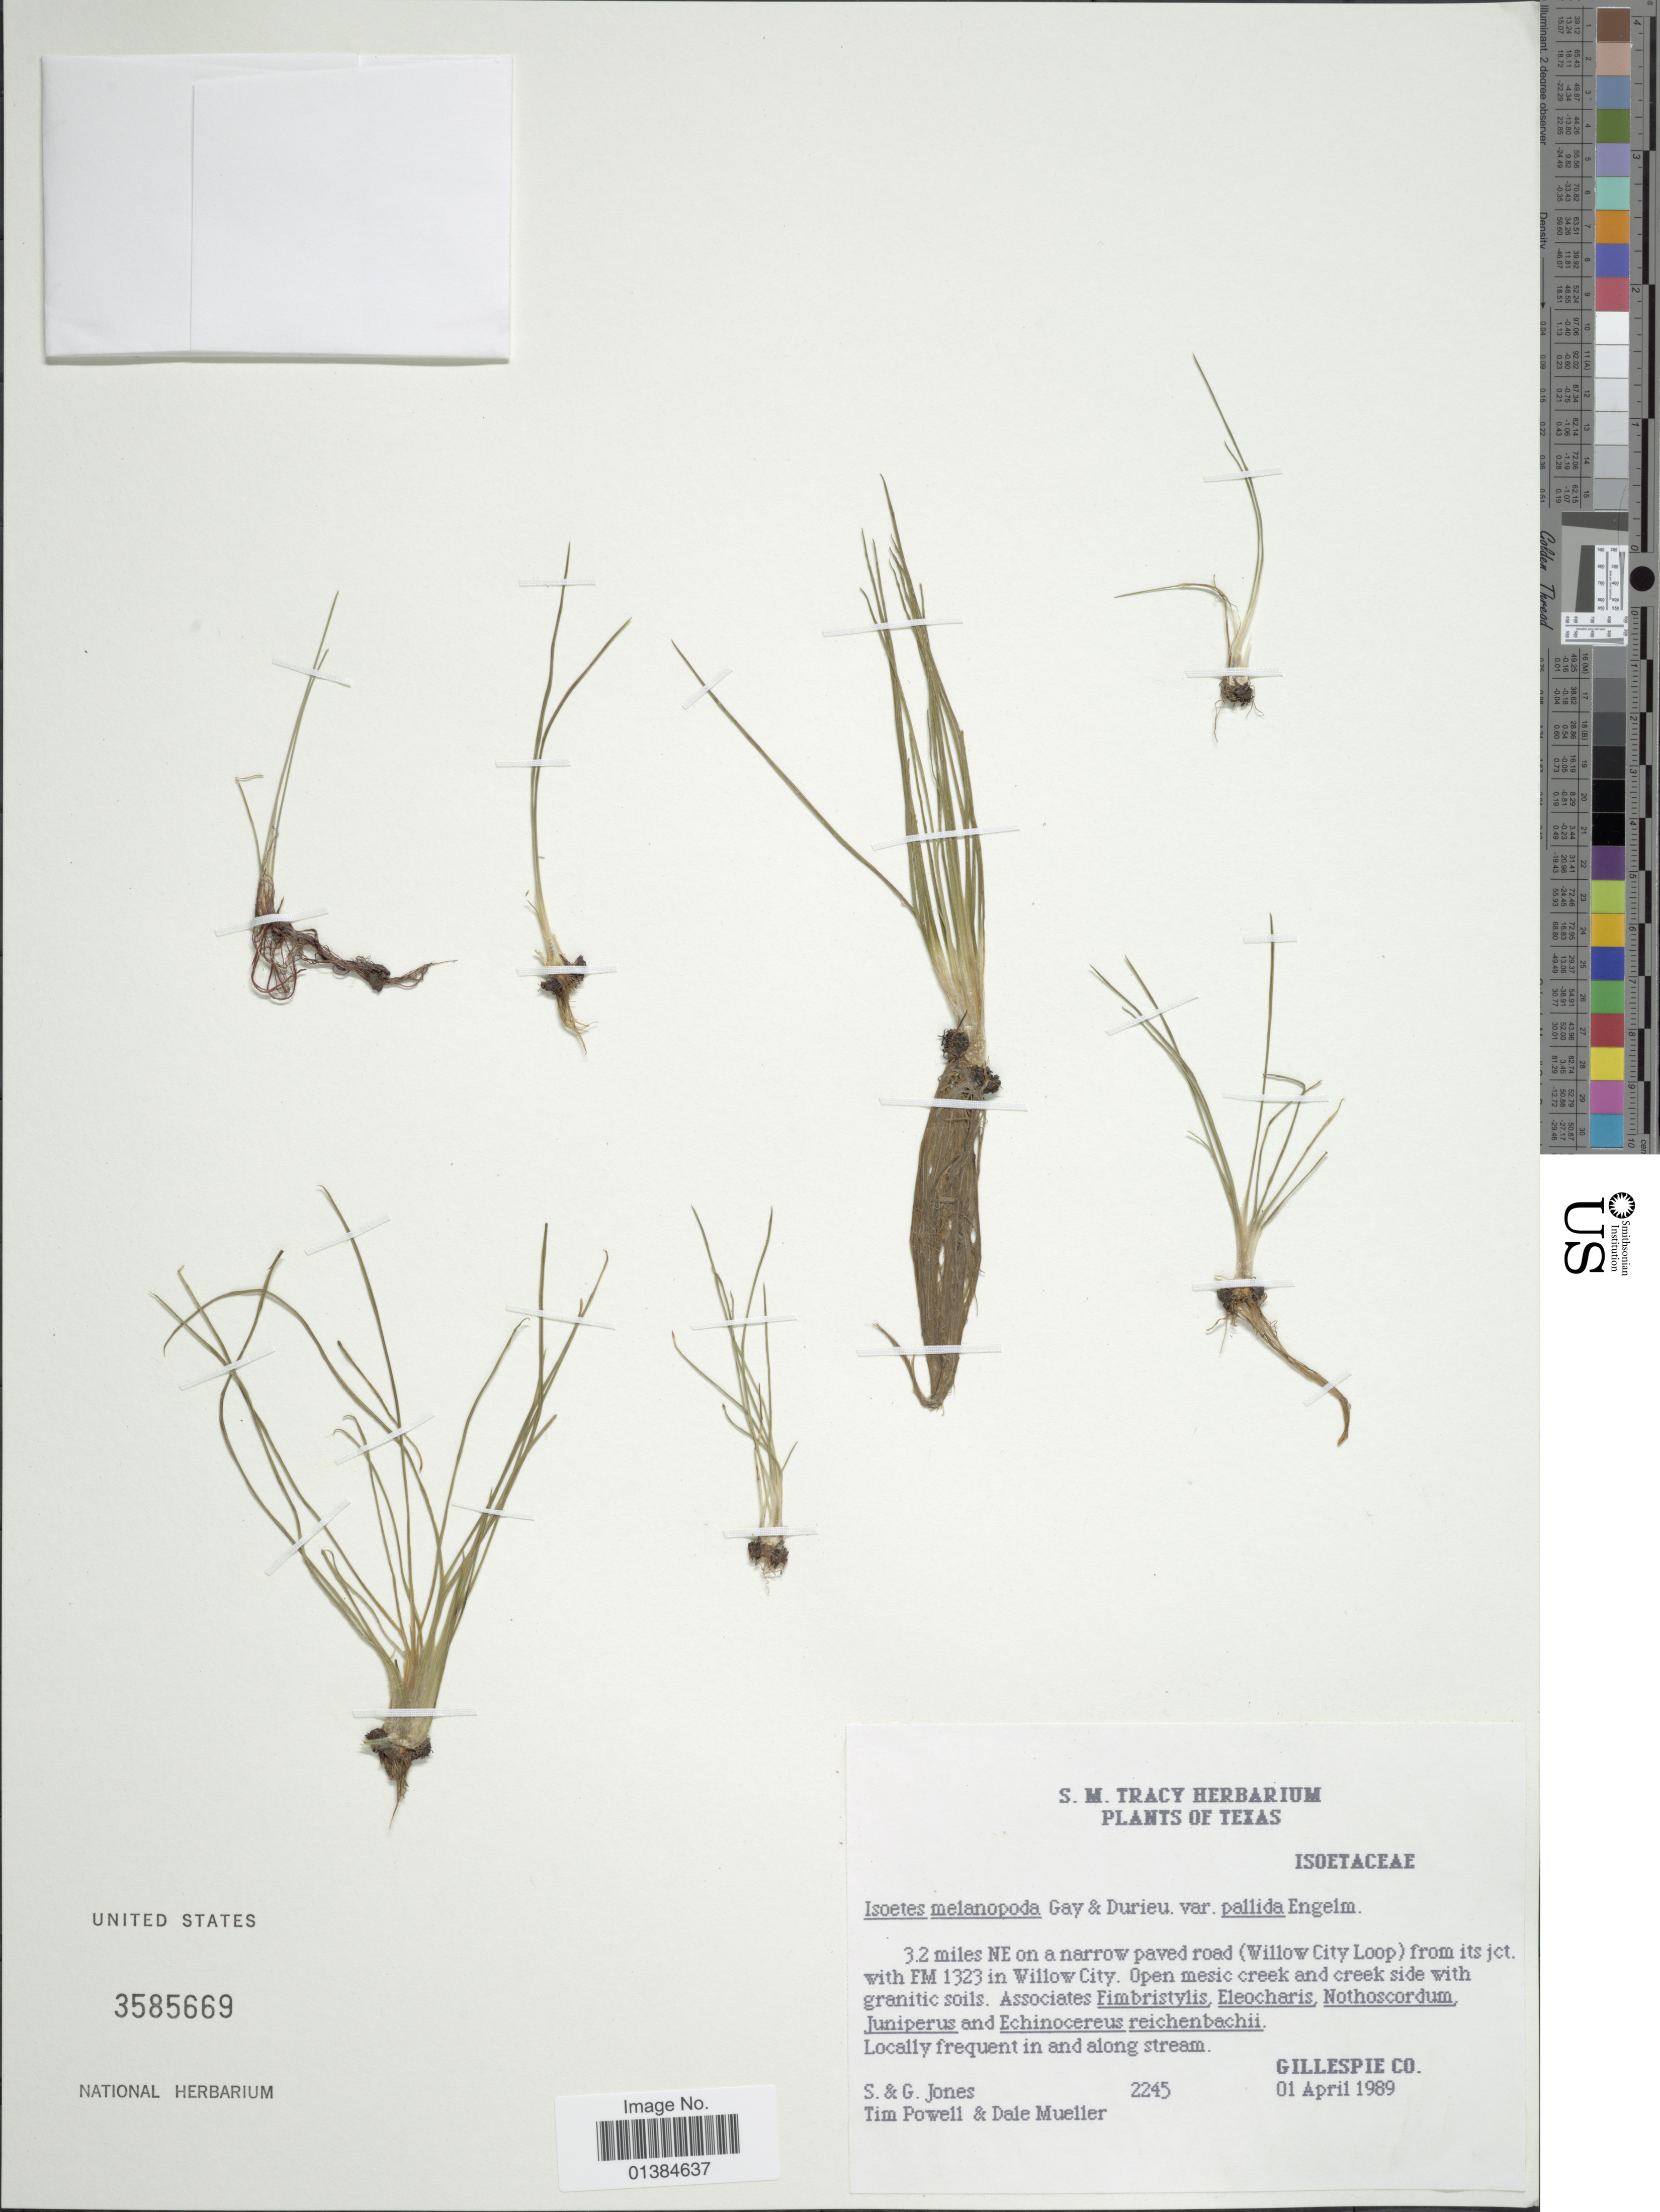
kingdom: Plantae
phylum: Tracheophyta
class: Lycopodiopsida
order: Isoetales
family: Isoetaceae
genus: Isoetes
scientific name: Isoetes melanopoda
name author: J. Gay & Durieu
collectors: S. Jones, G. Jones, T. Powell & D. Mueller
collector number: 2245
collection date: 1989-04-01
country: United States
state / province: Texas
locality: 3.2 miles NE on a narrow paved road (Willow City Loop) from its jct. with FM 1323 in Willow City. Gillespie Co.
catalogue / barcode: US 3585669